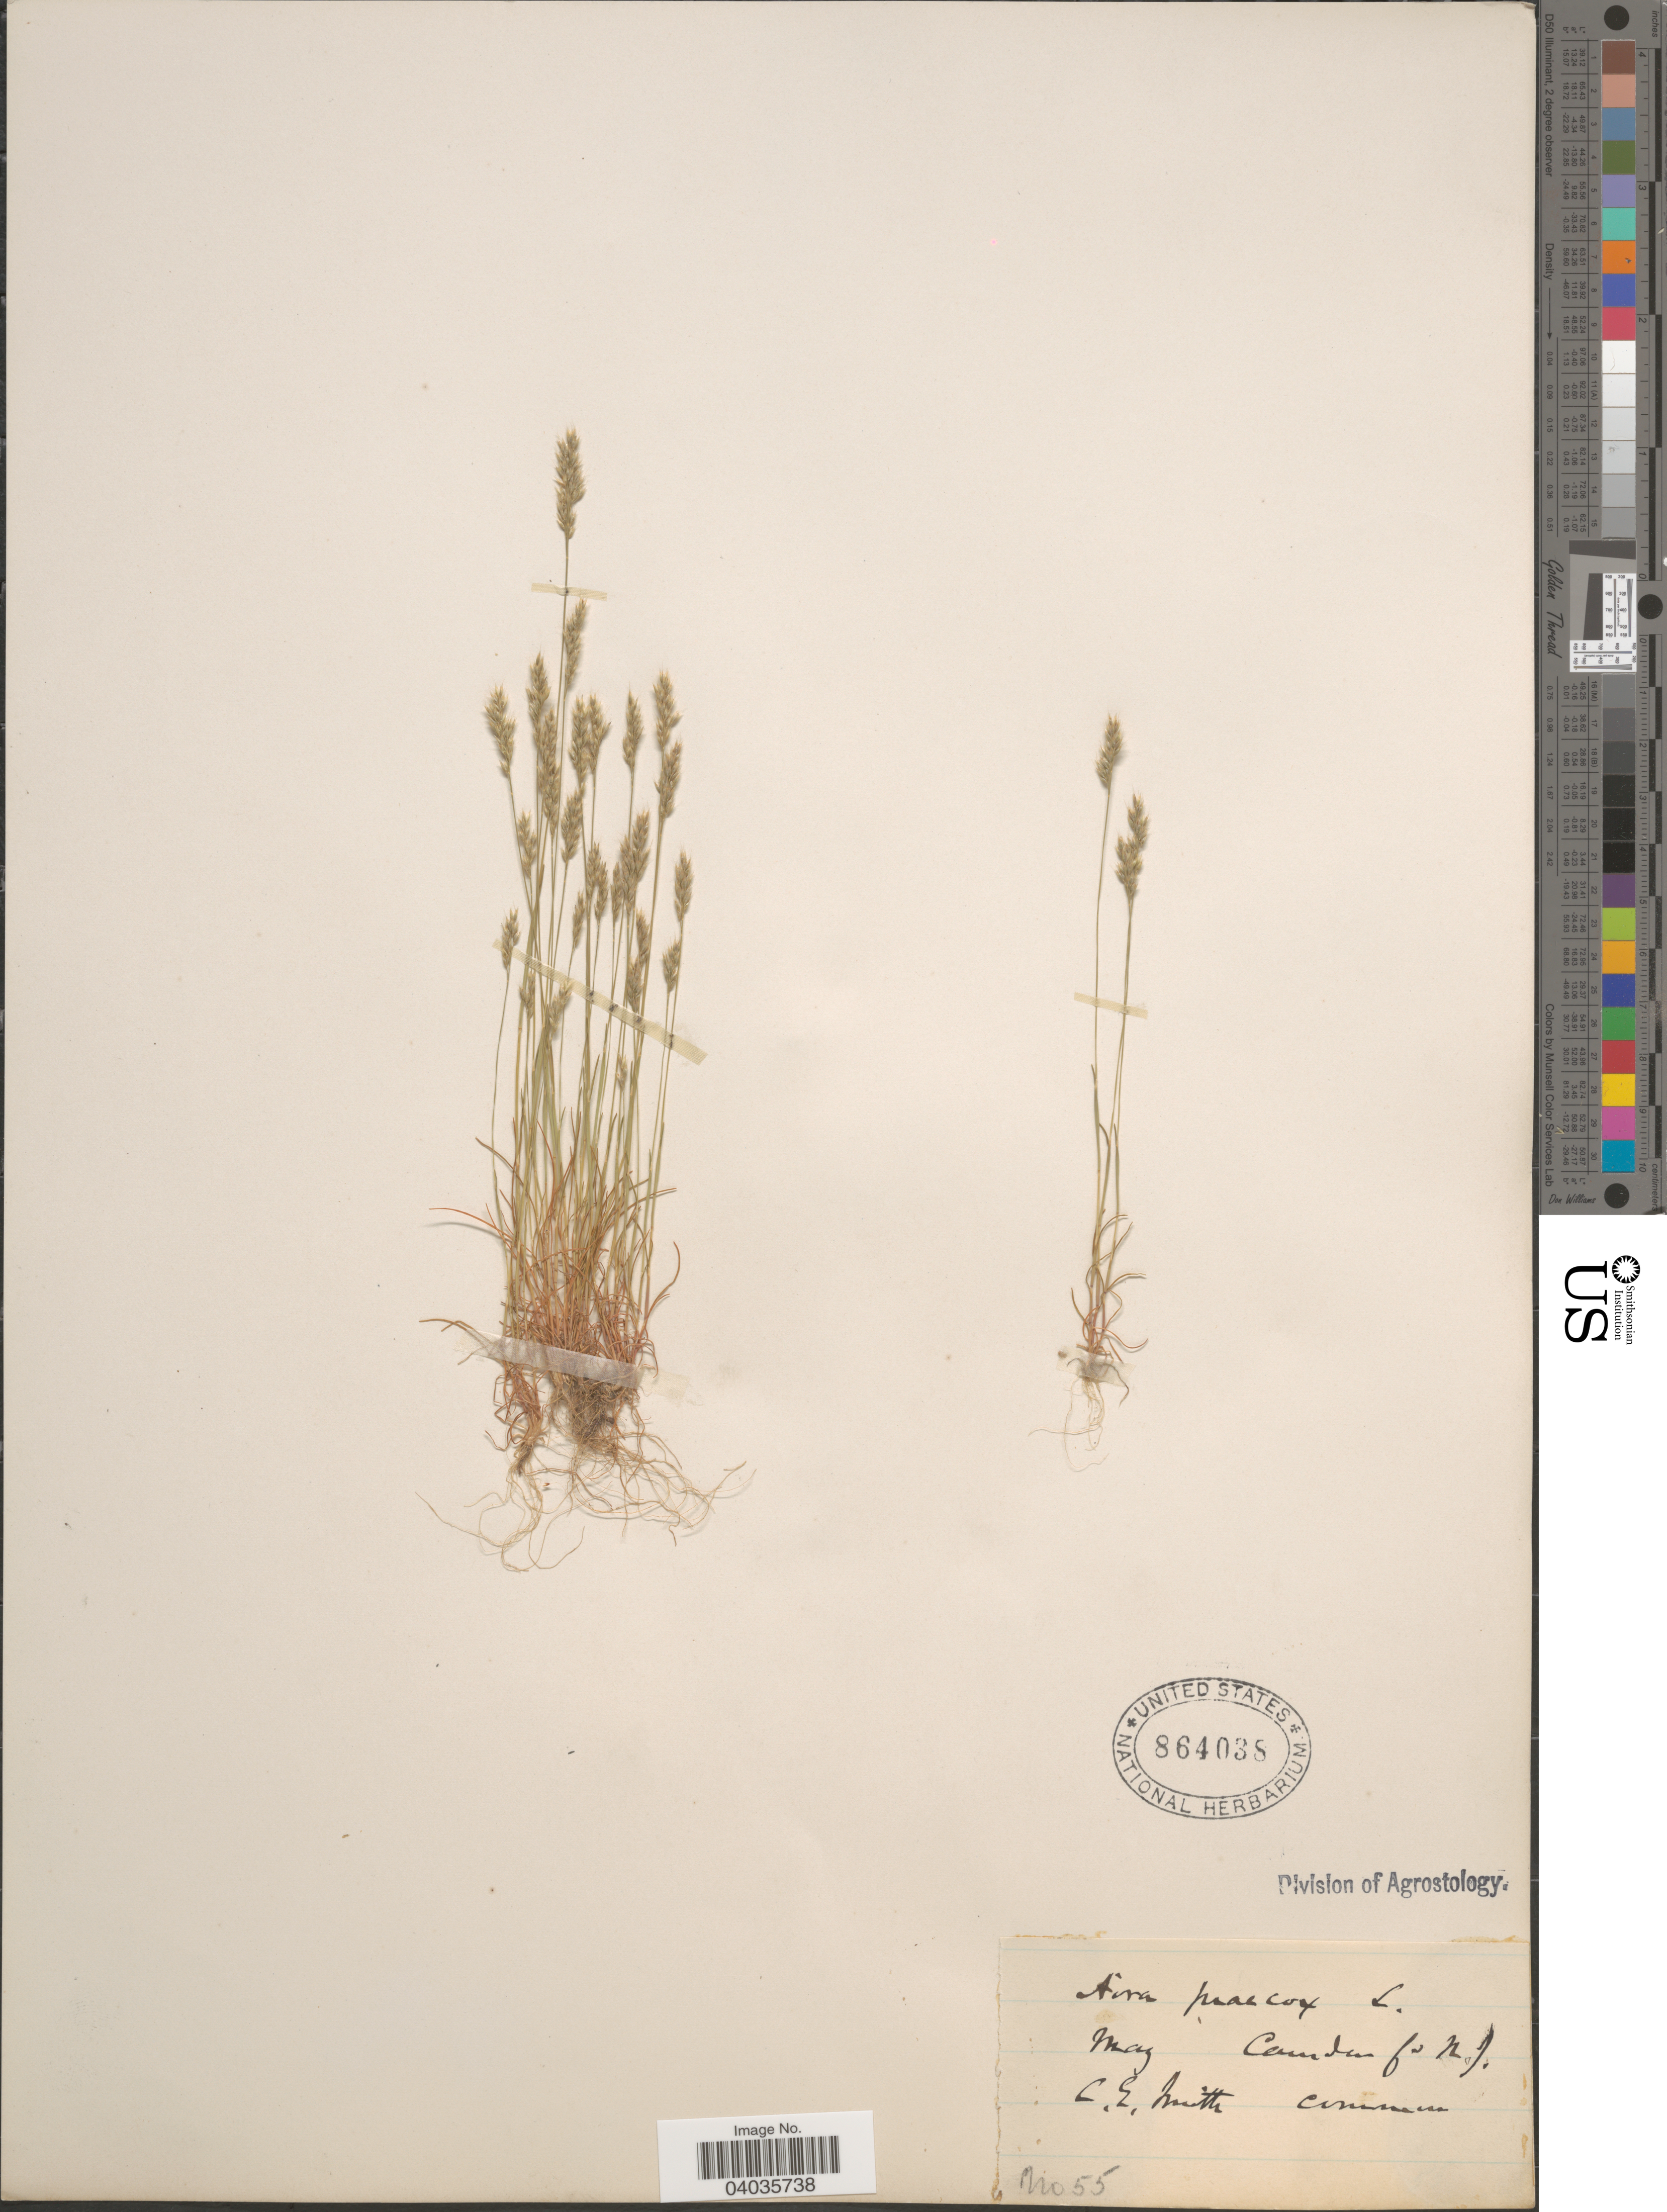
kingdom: Plantae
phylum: Tracheophyta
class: Liliopsida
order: Poales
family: Poaceae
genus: Aira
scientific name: Aira praecox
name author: L.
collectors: C. E. Smith Jr.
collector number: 55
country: United States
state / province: New Jersey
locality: Camden.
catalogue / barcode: US 864038